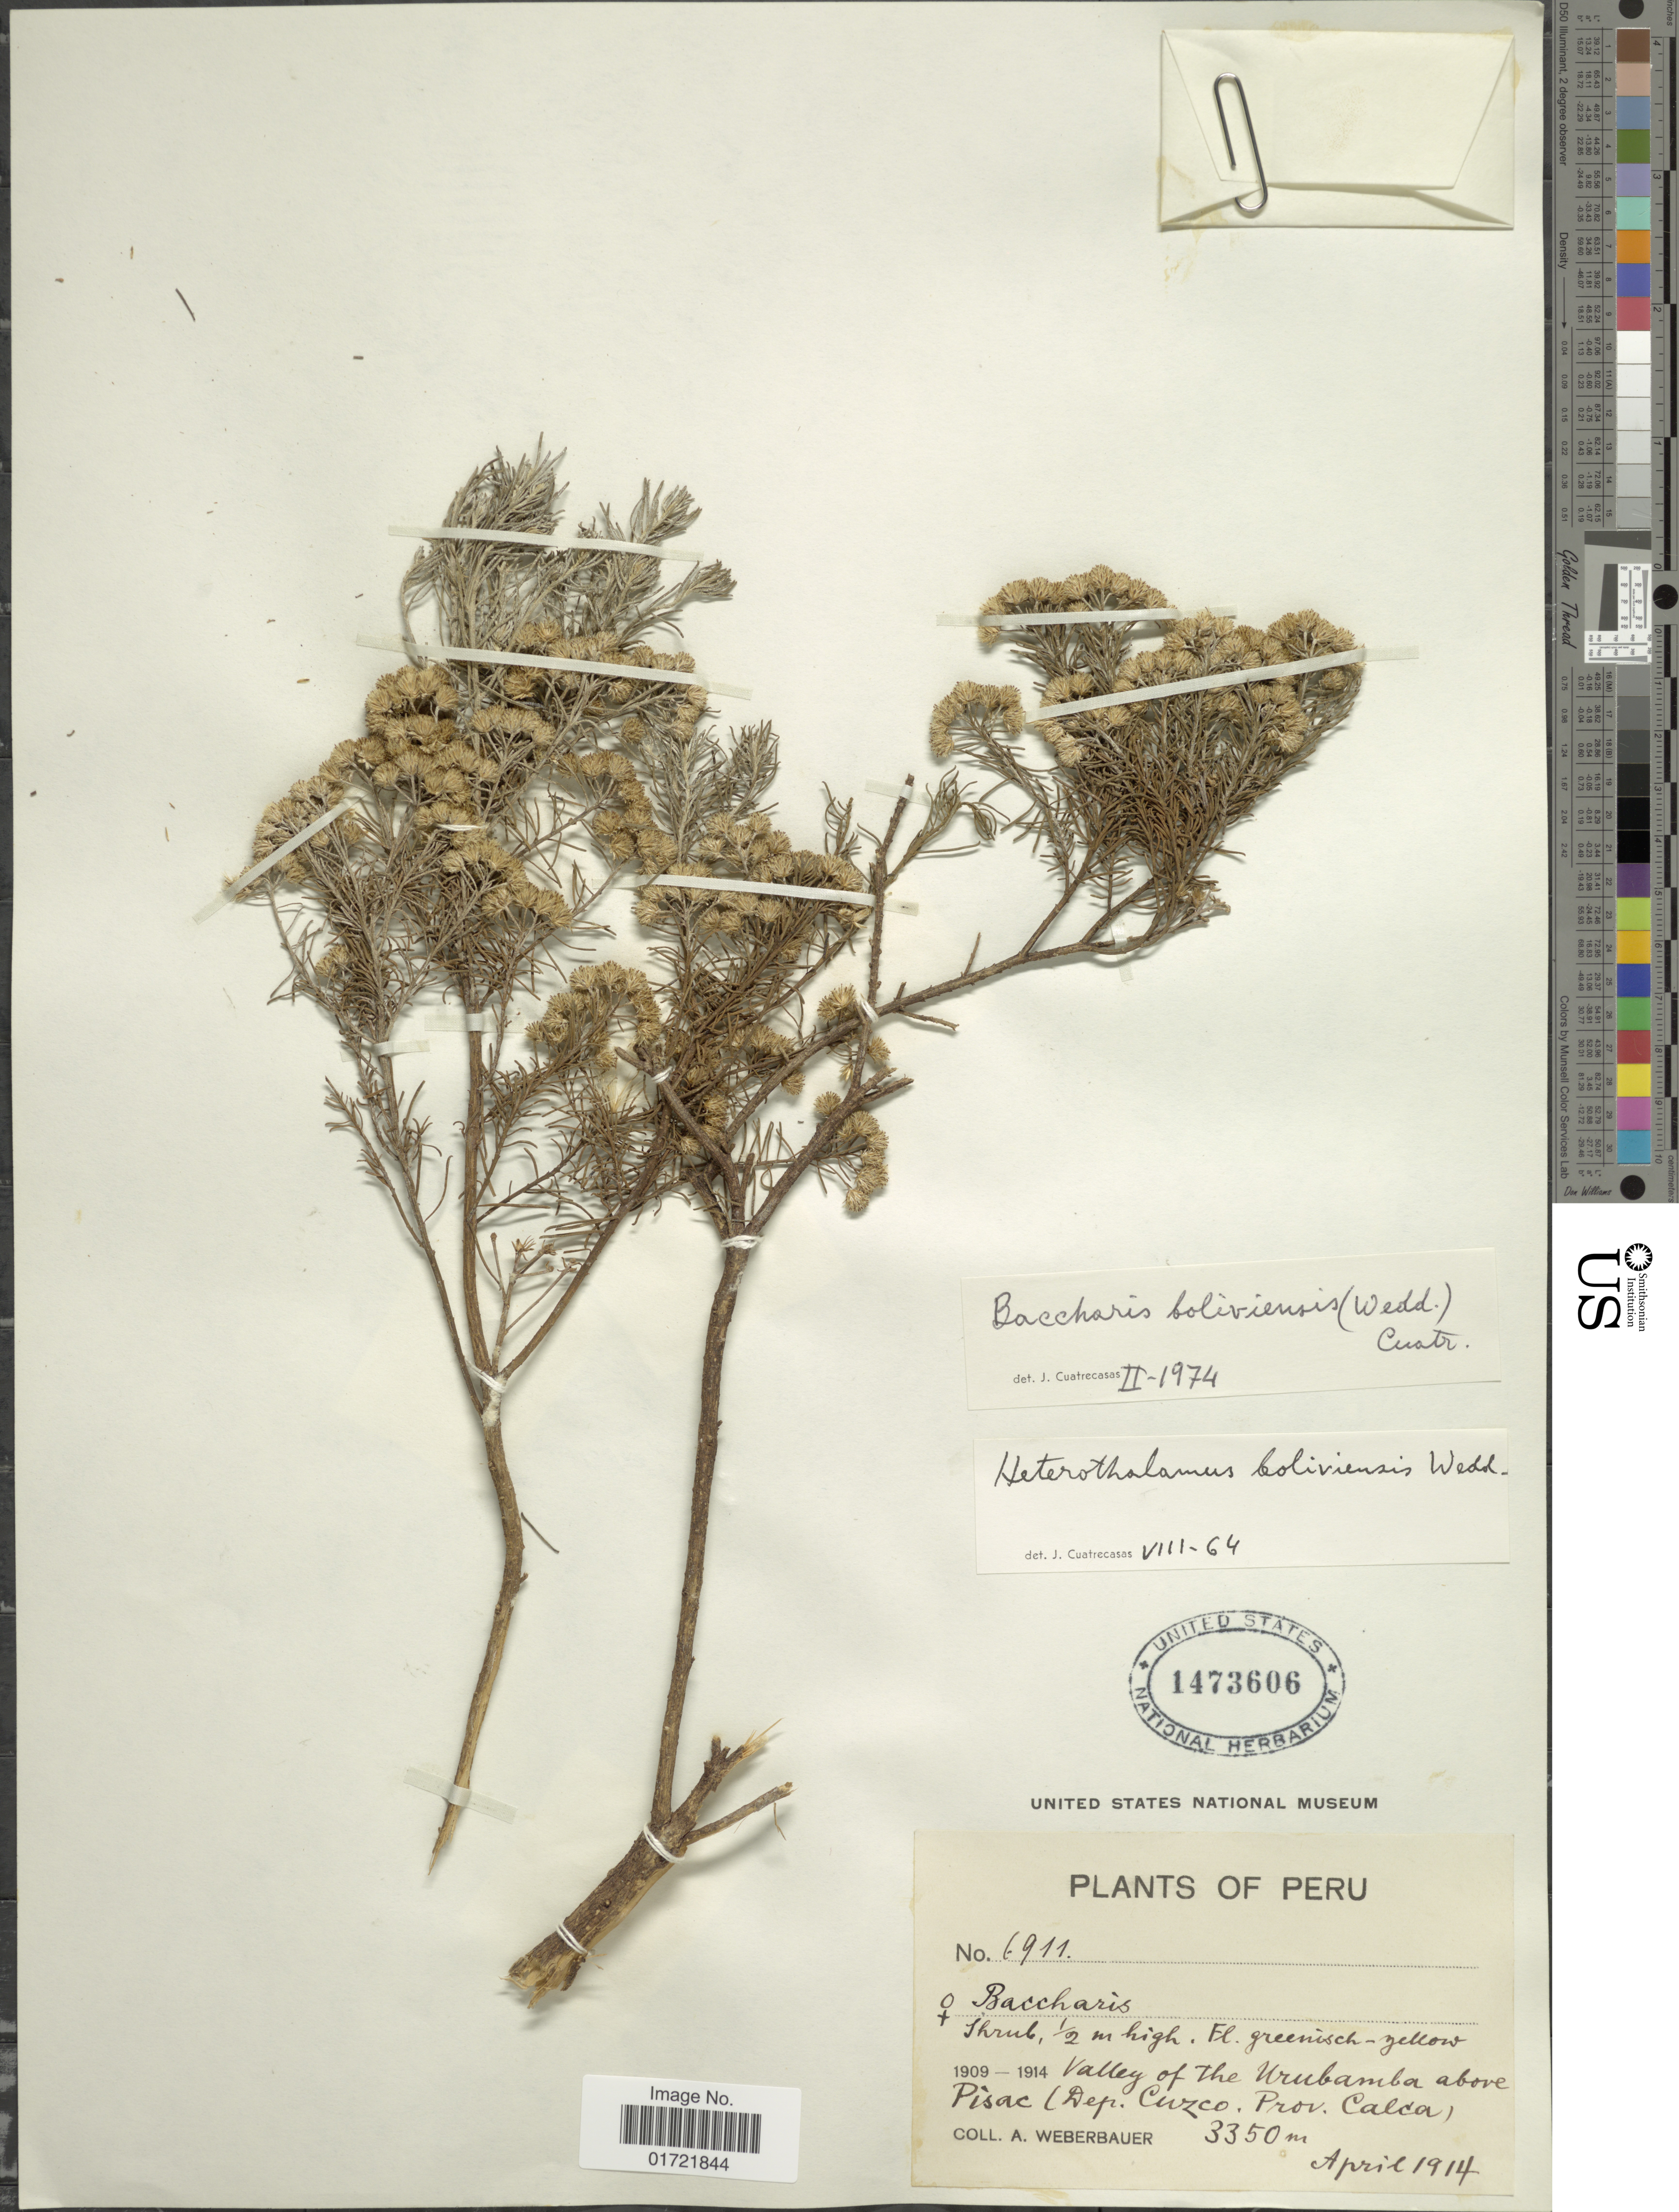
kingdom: Plantae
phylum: Tracheophyta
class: Magnoliopsida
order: Asterales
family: Asteraceae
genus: Baccharis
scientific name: Baccharis bolivensis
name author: (Wedd.) Cabrera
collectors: A. Weberbauer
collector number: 6911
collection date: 1914-04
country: Peru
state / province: Cusco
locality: Valley of the Urubamba above Pisac (Dep. Cuzco. Prov. Calca).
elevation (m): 3350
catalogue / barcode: US 1473606